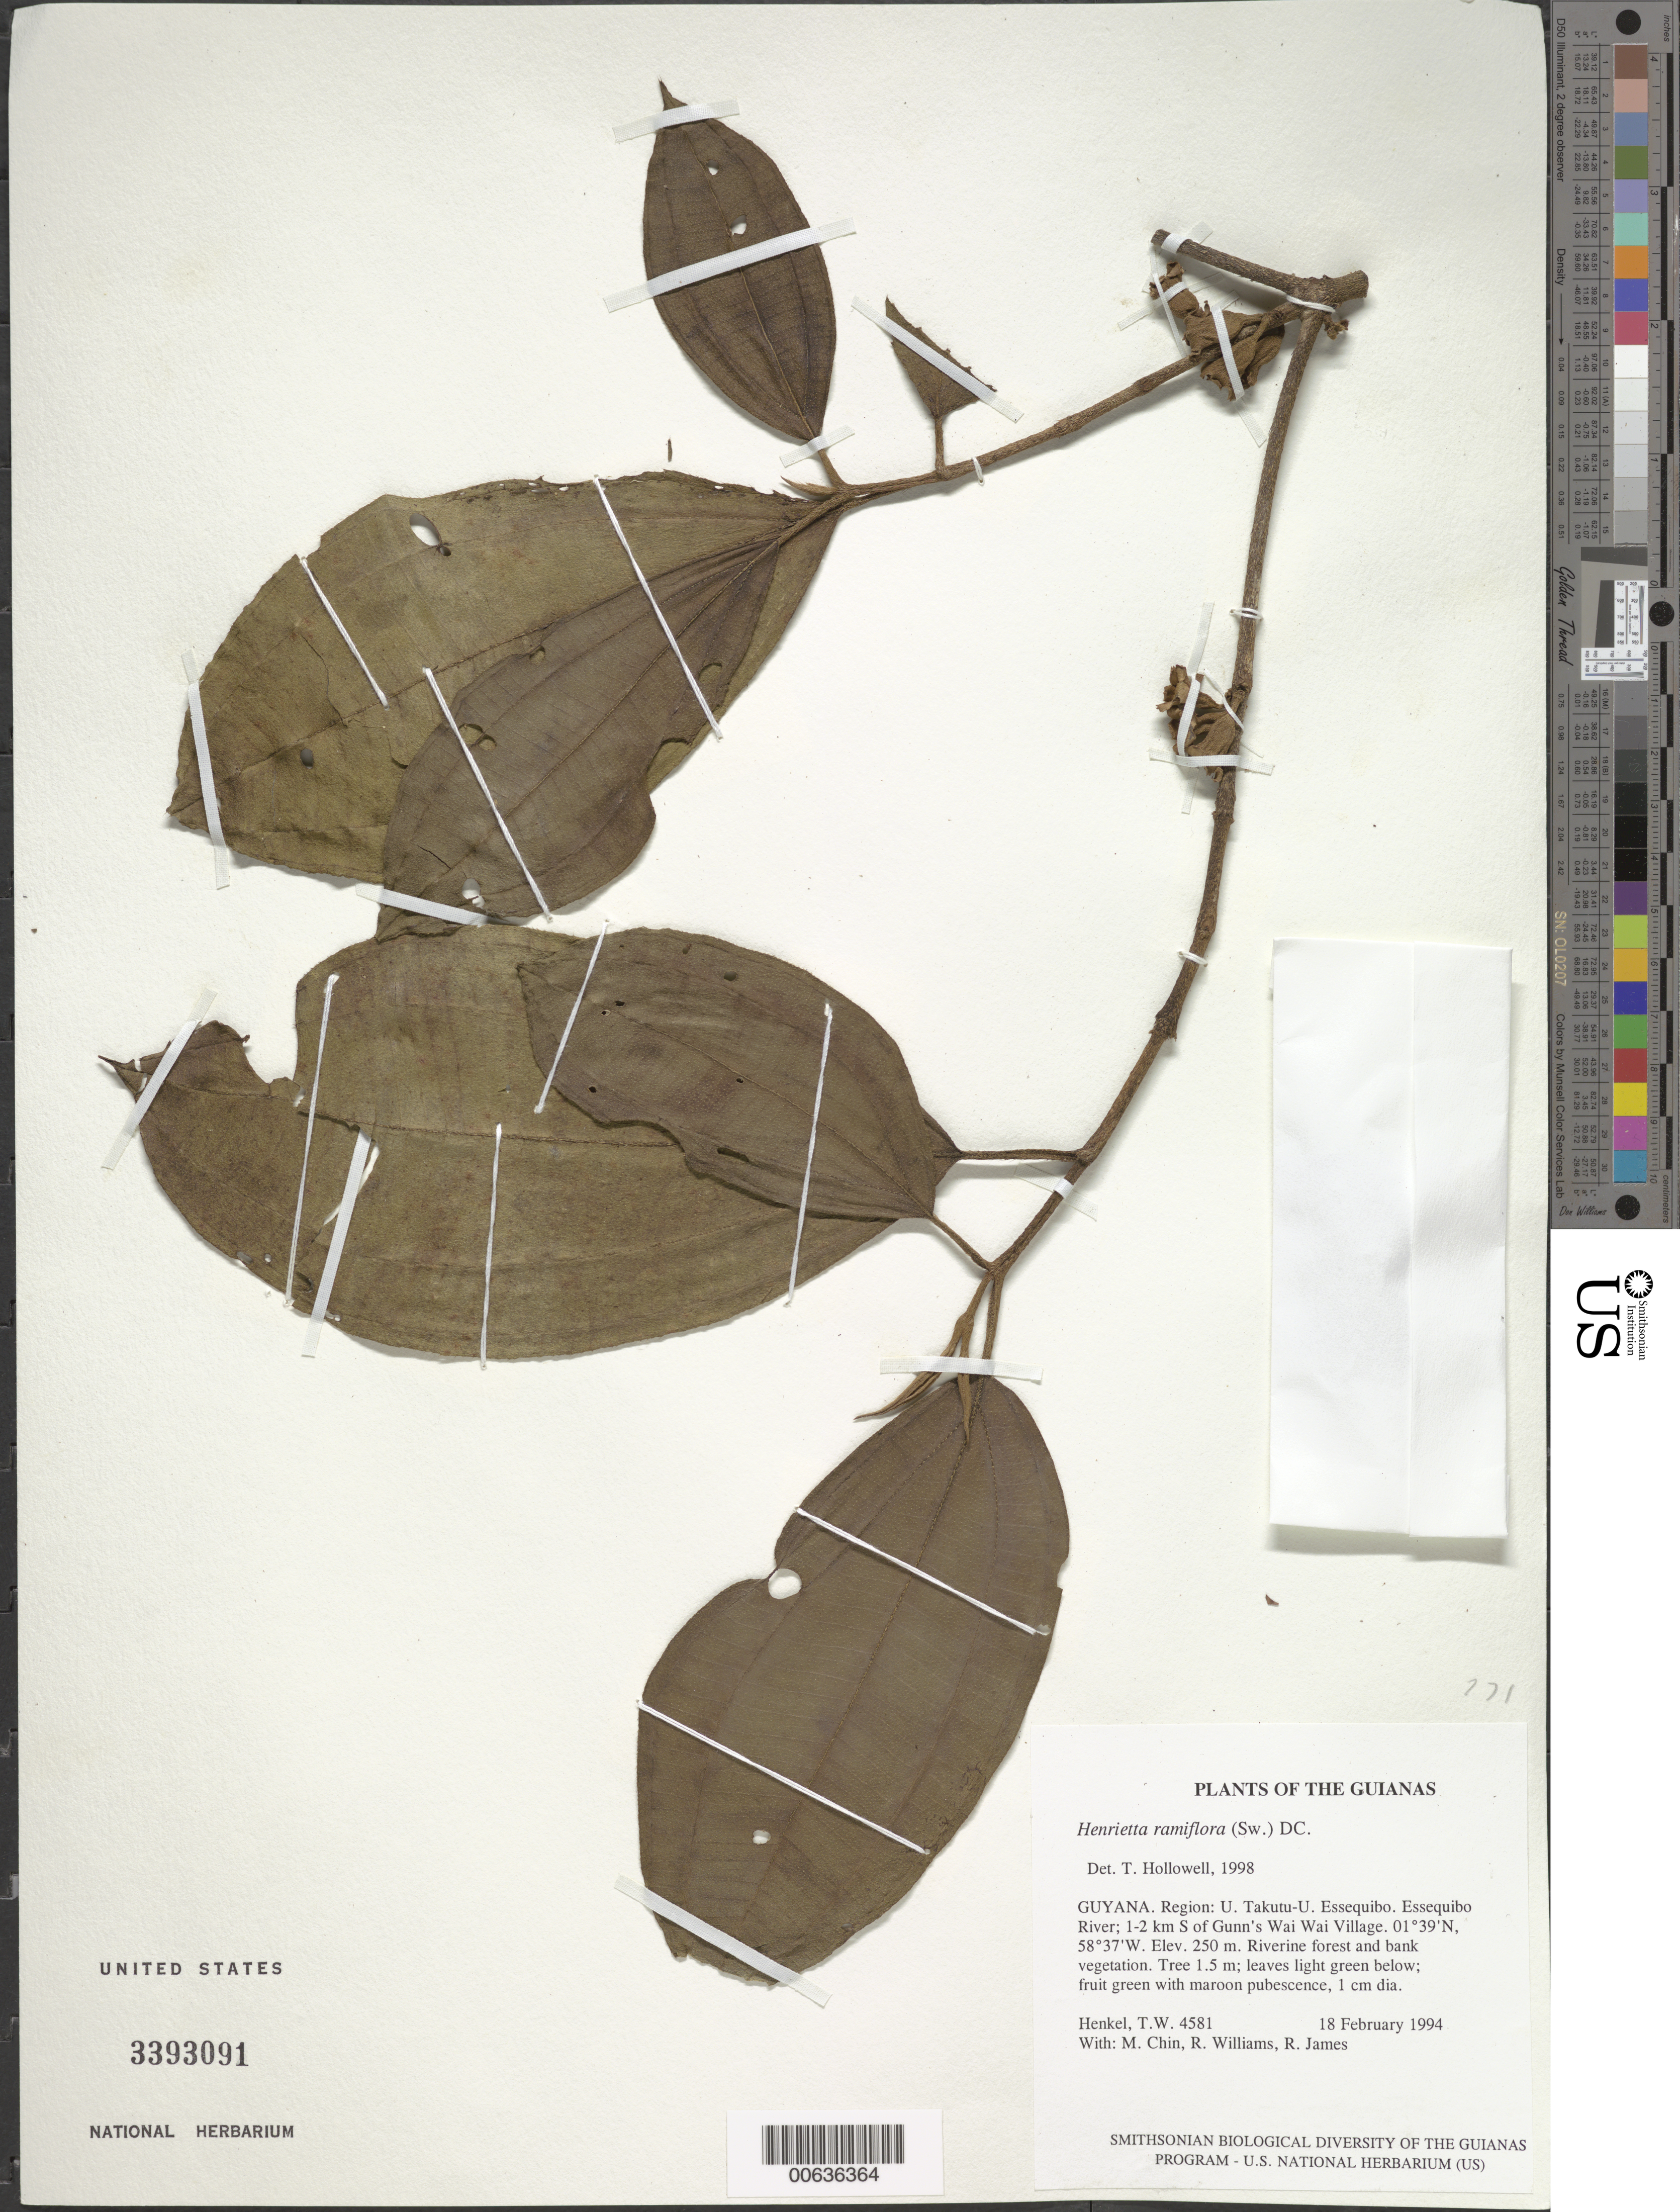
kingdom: Plantae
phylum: Tracheophyta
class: Magnoliopsida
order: Myrtales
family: Melastomataceae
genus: Henriettea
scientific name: Henriettea ramiflora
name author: (Sw.) DC.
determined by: Hollowell, T. H., (BOT), Smithsonian Institution - National Museum of Natural History (UNITED STATES)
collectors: T. Henkel, M. Chin, R. Williams & R. James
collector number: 4581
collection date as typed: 18 February 1994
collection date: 1994-02-18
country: Guyana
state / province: U. Takutu-U. Essequibo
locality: Essequibo River; 1-2 km S of Gunn's Wai Wai Village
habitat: Riverine forest and bank vegetation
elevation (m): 250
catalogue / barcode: US 3393091